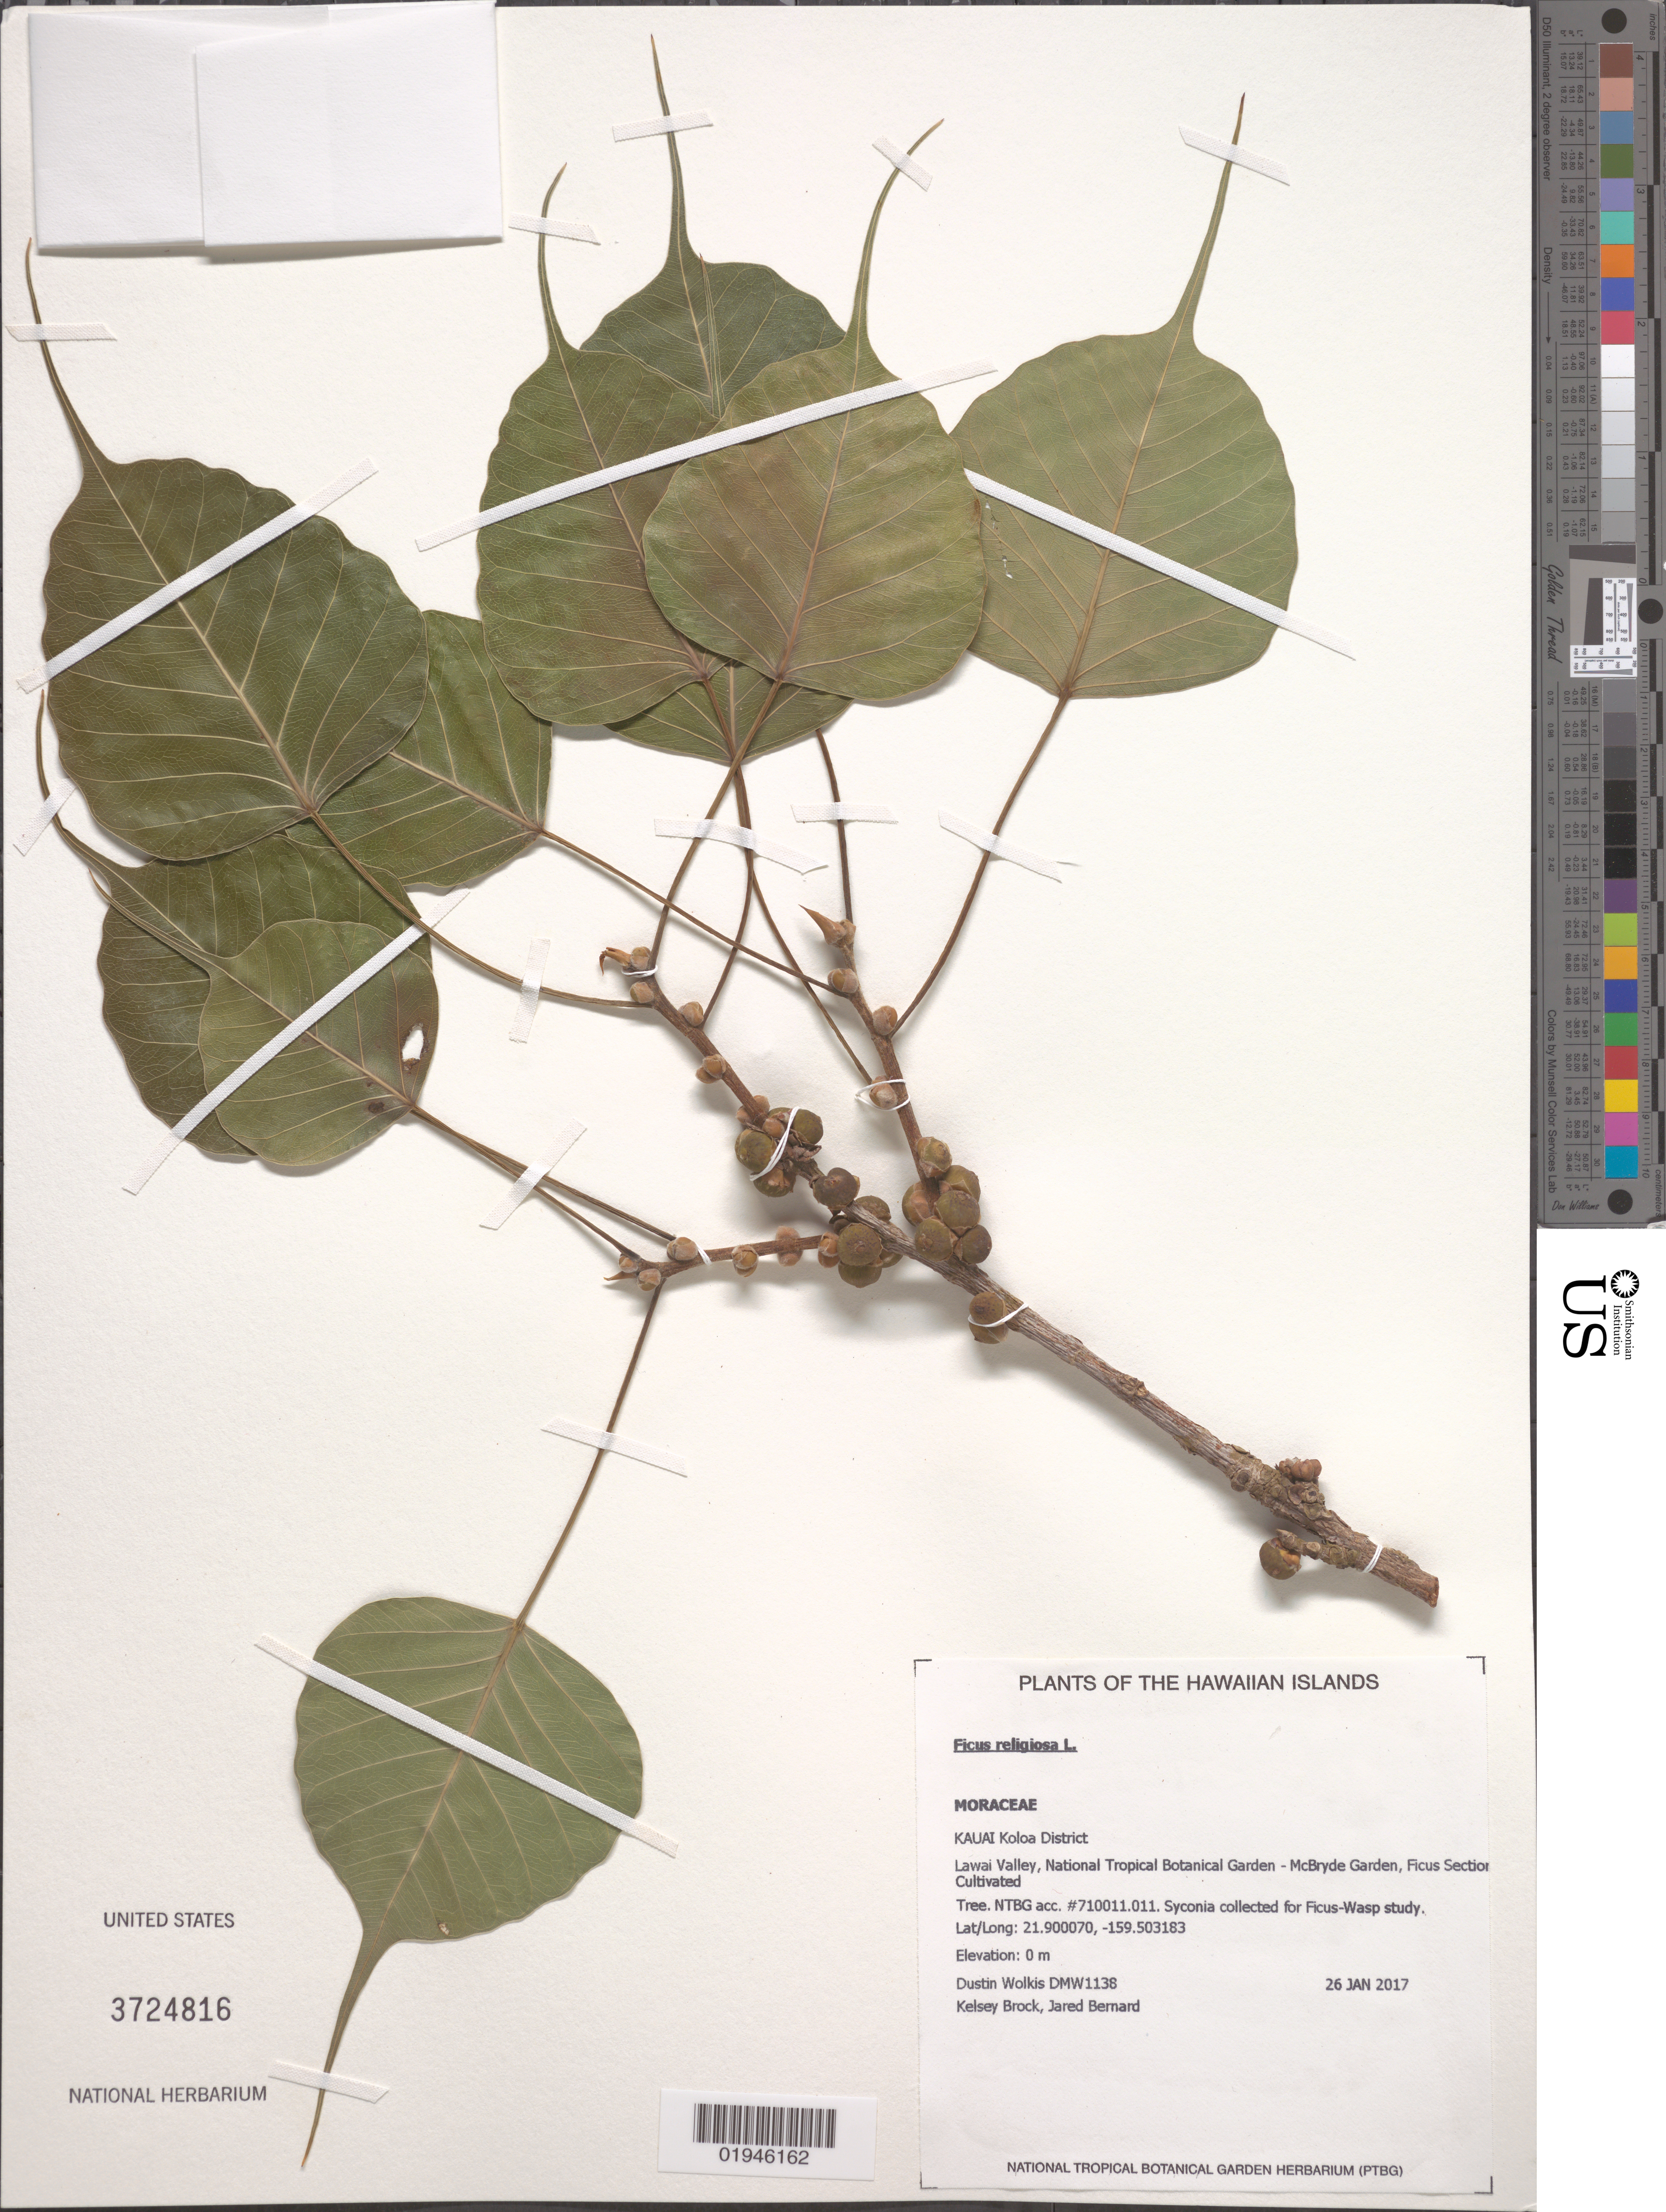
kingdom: Plantae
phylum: Tracheophyta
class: Magnoliopsida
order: Rosales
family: Moraceae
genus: Ficus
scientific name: Ficus religiosa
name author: L.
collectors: D. Wolkis, K. Brock & J. Bernard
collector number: DMW1138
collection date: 2017-01-26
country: United States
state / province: Hawaii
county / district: Kauai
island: Hawaii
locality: Koloa District, Lawai Valley, National Tropical Botanical Garden, McBryde Garden, Ficus section.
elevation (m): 15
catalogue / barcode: US 3724816